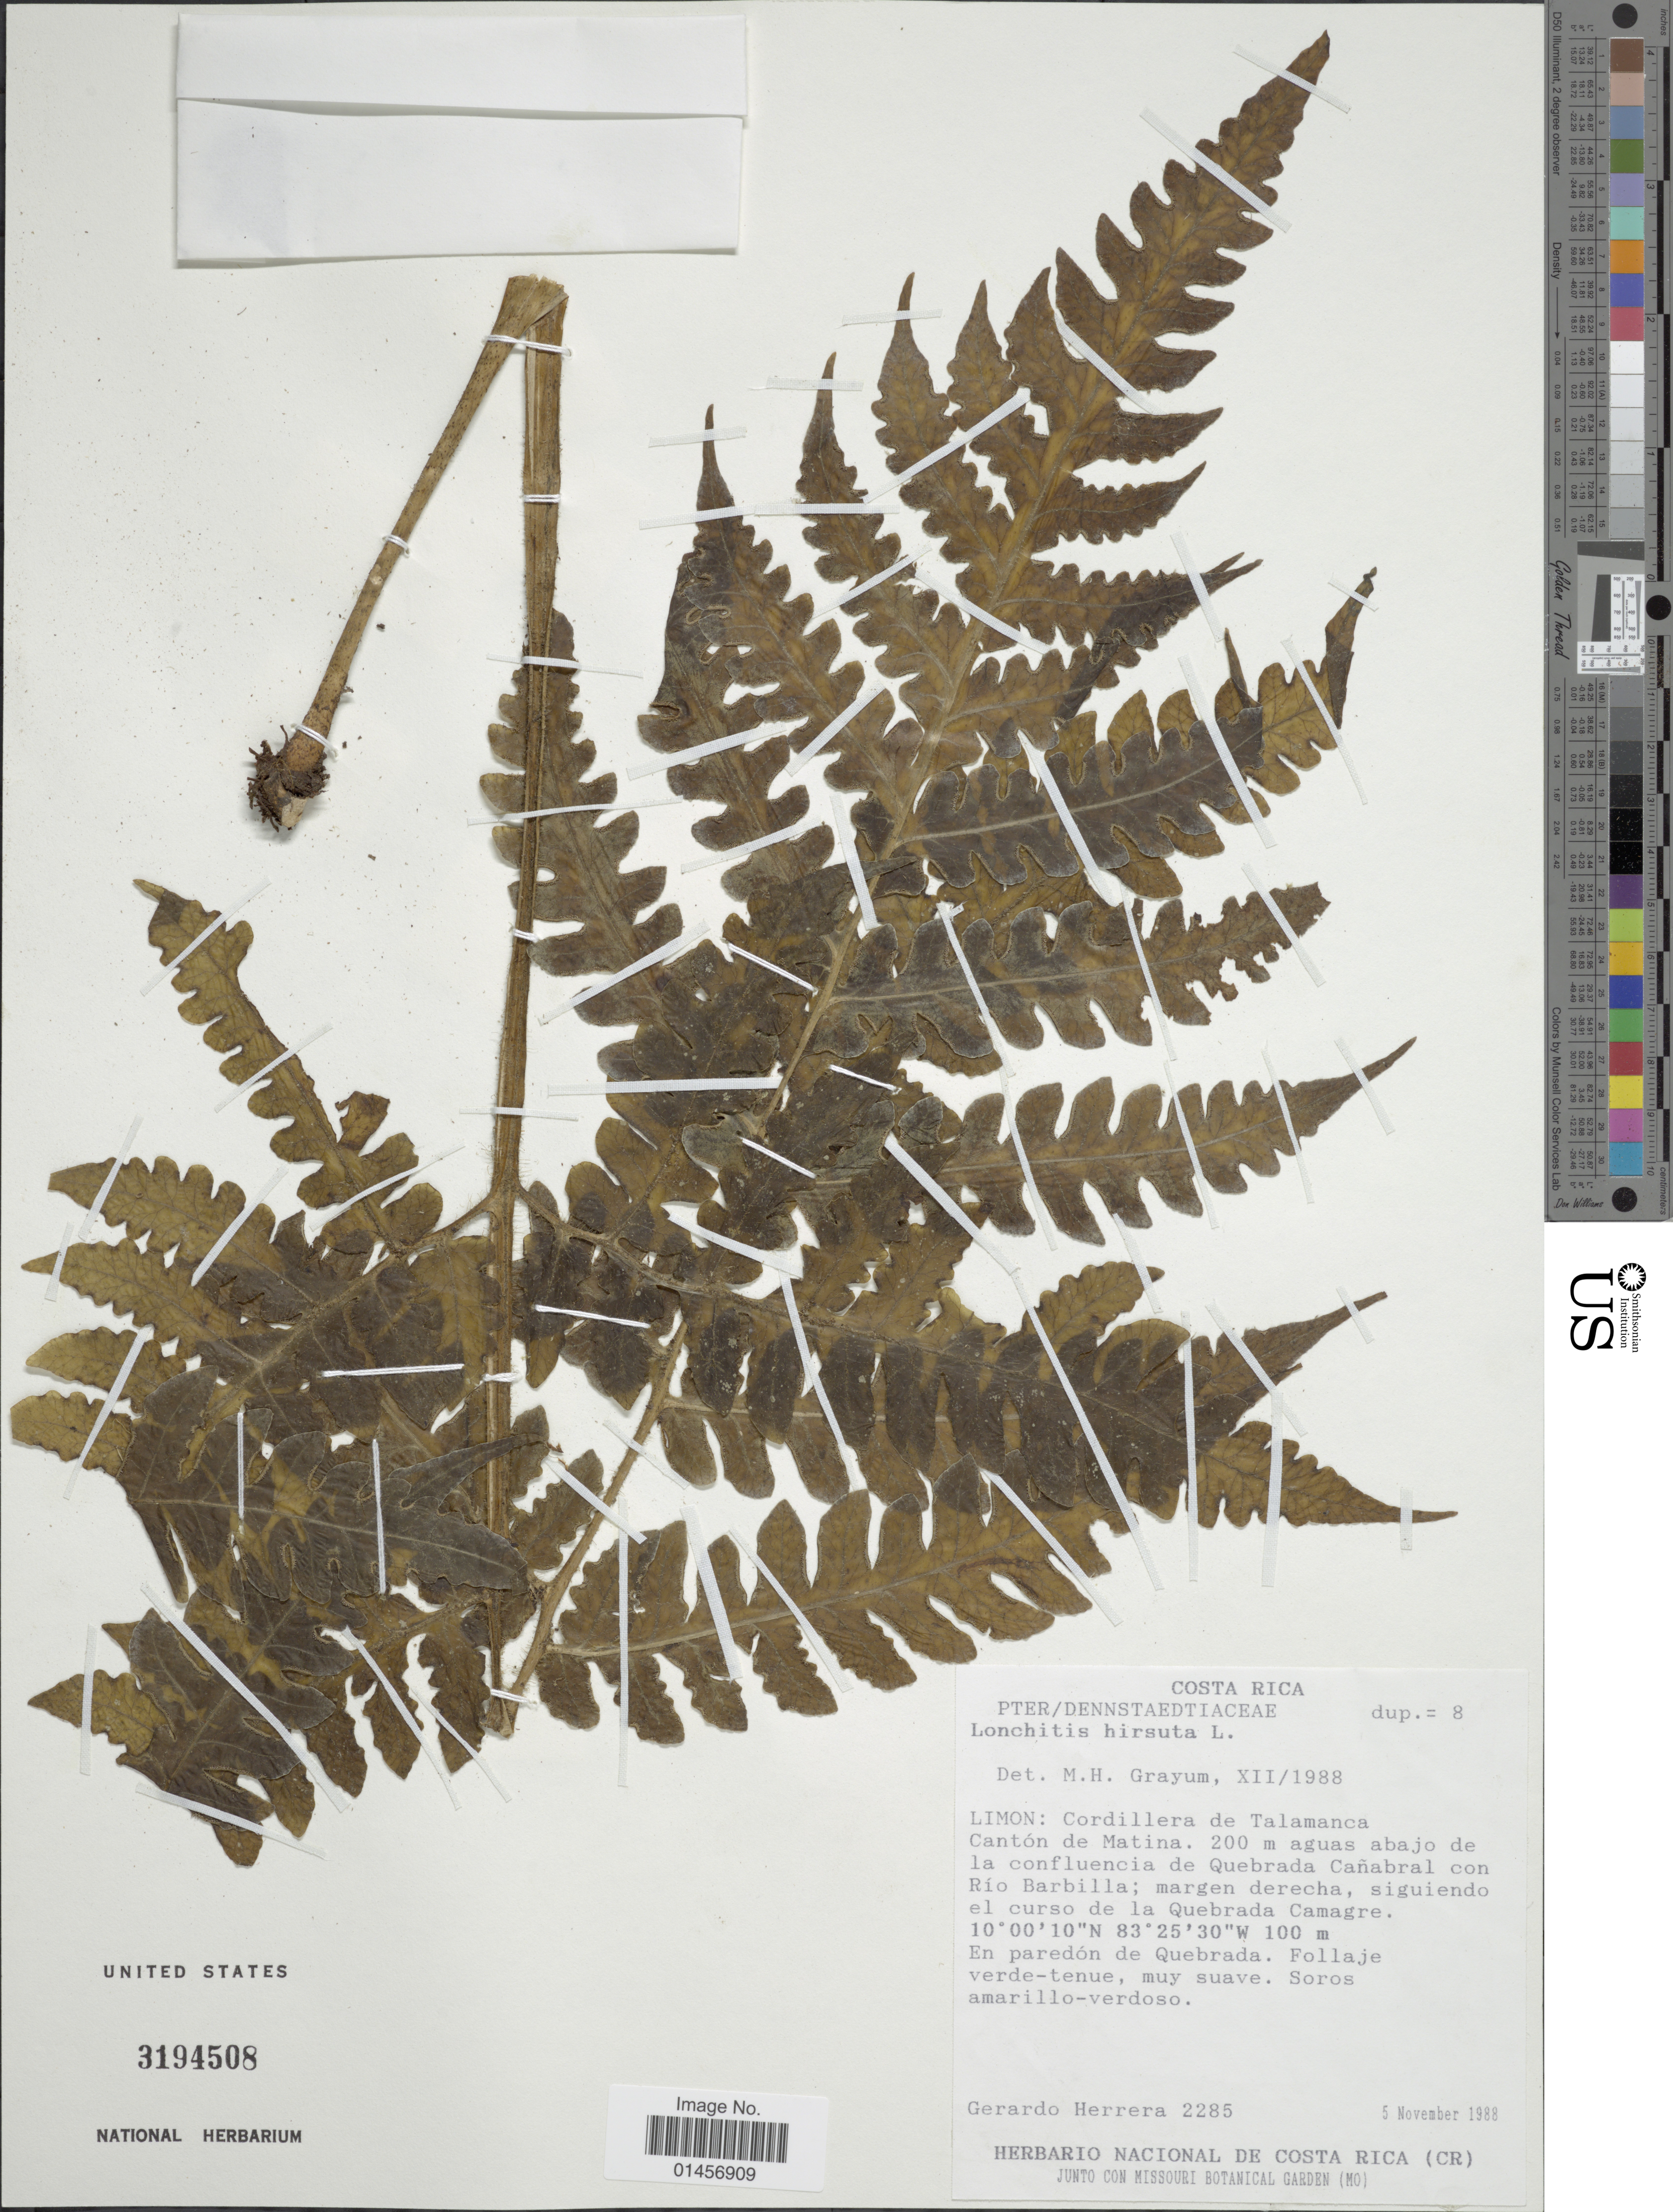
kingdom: Plantae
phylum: Tracheophyta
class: Polypodiopsida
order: Polypodiales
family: Lonchitidaceae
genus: Lonchitis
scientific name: Lonchitis hirsuta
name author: L.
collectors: G. Herrera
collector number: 2285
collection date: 1988-11-05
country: Costa Rica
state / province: Limón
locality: Costa Rica, Limon: Cordillera de Talamanca Canton de Matina. 200m agua abajo de la confluencia de Quebrada Canabral con Rio Barbilla; margen derecha, siguiendo el curso de la Quebrada Camagre.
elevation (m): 100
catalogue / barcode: US 3194508